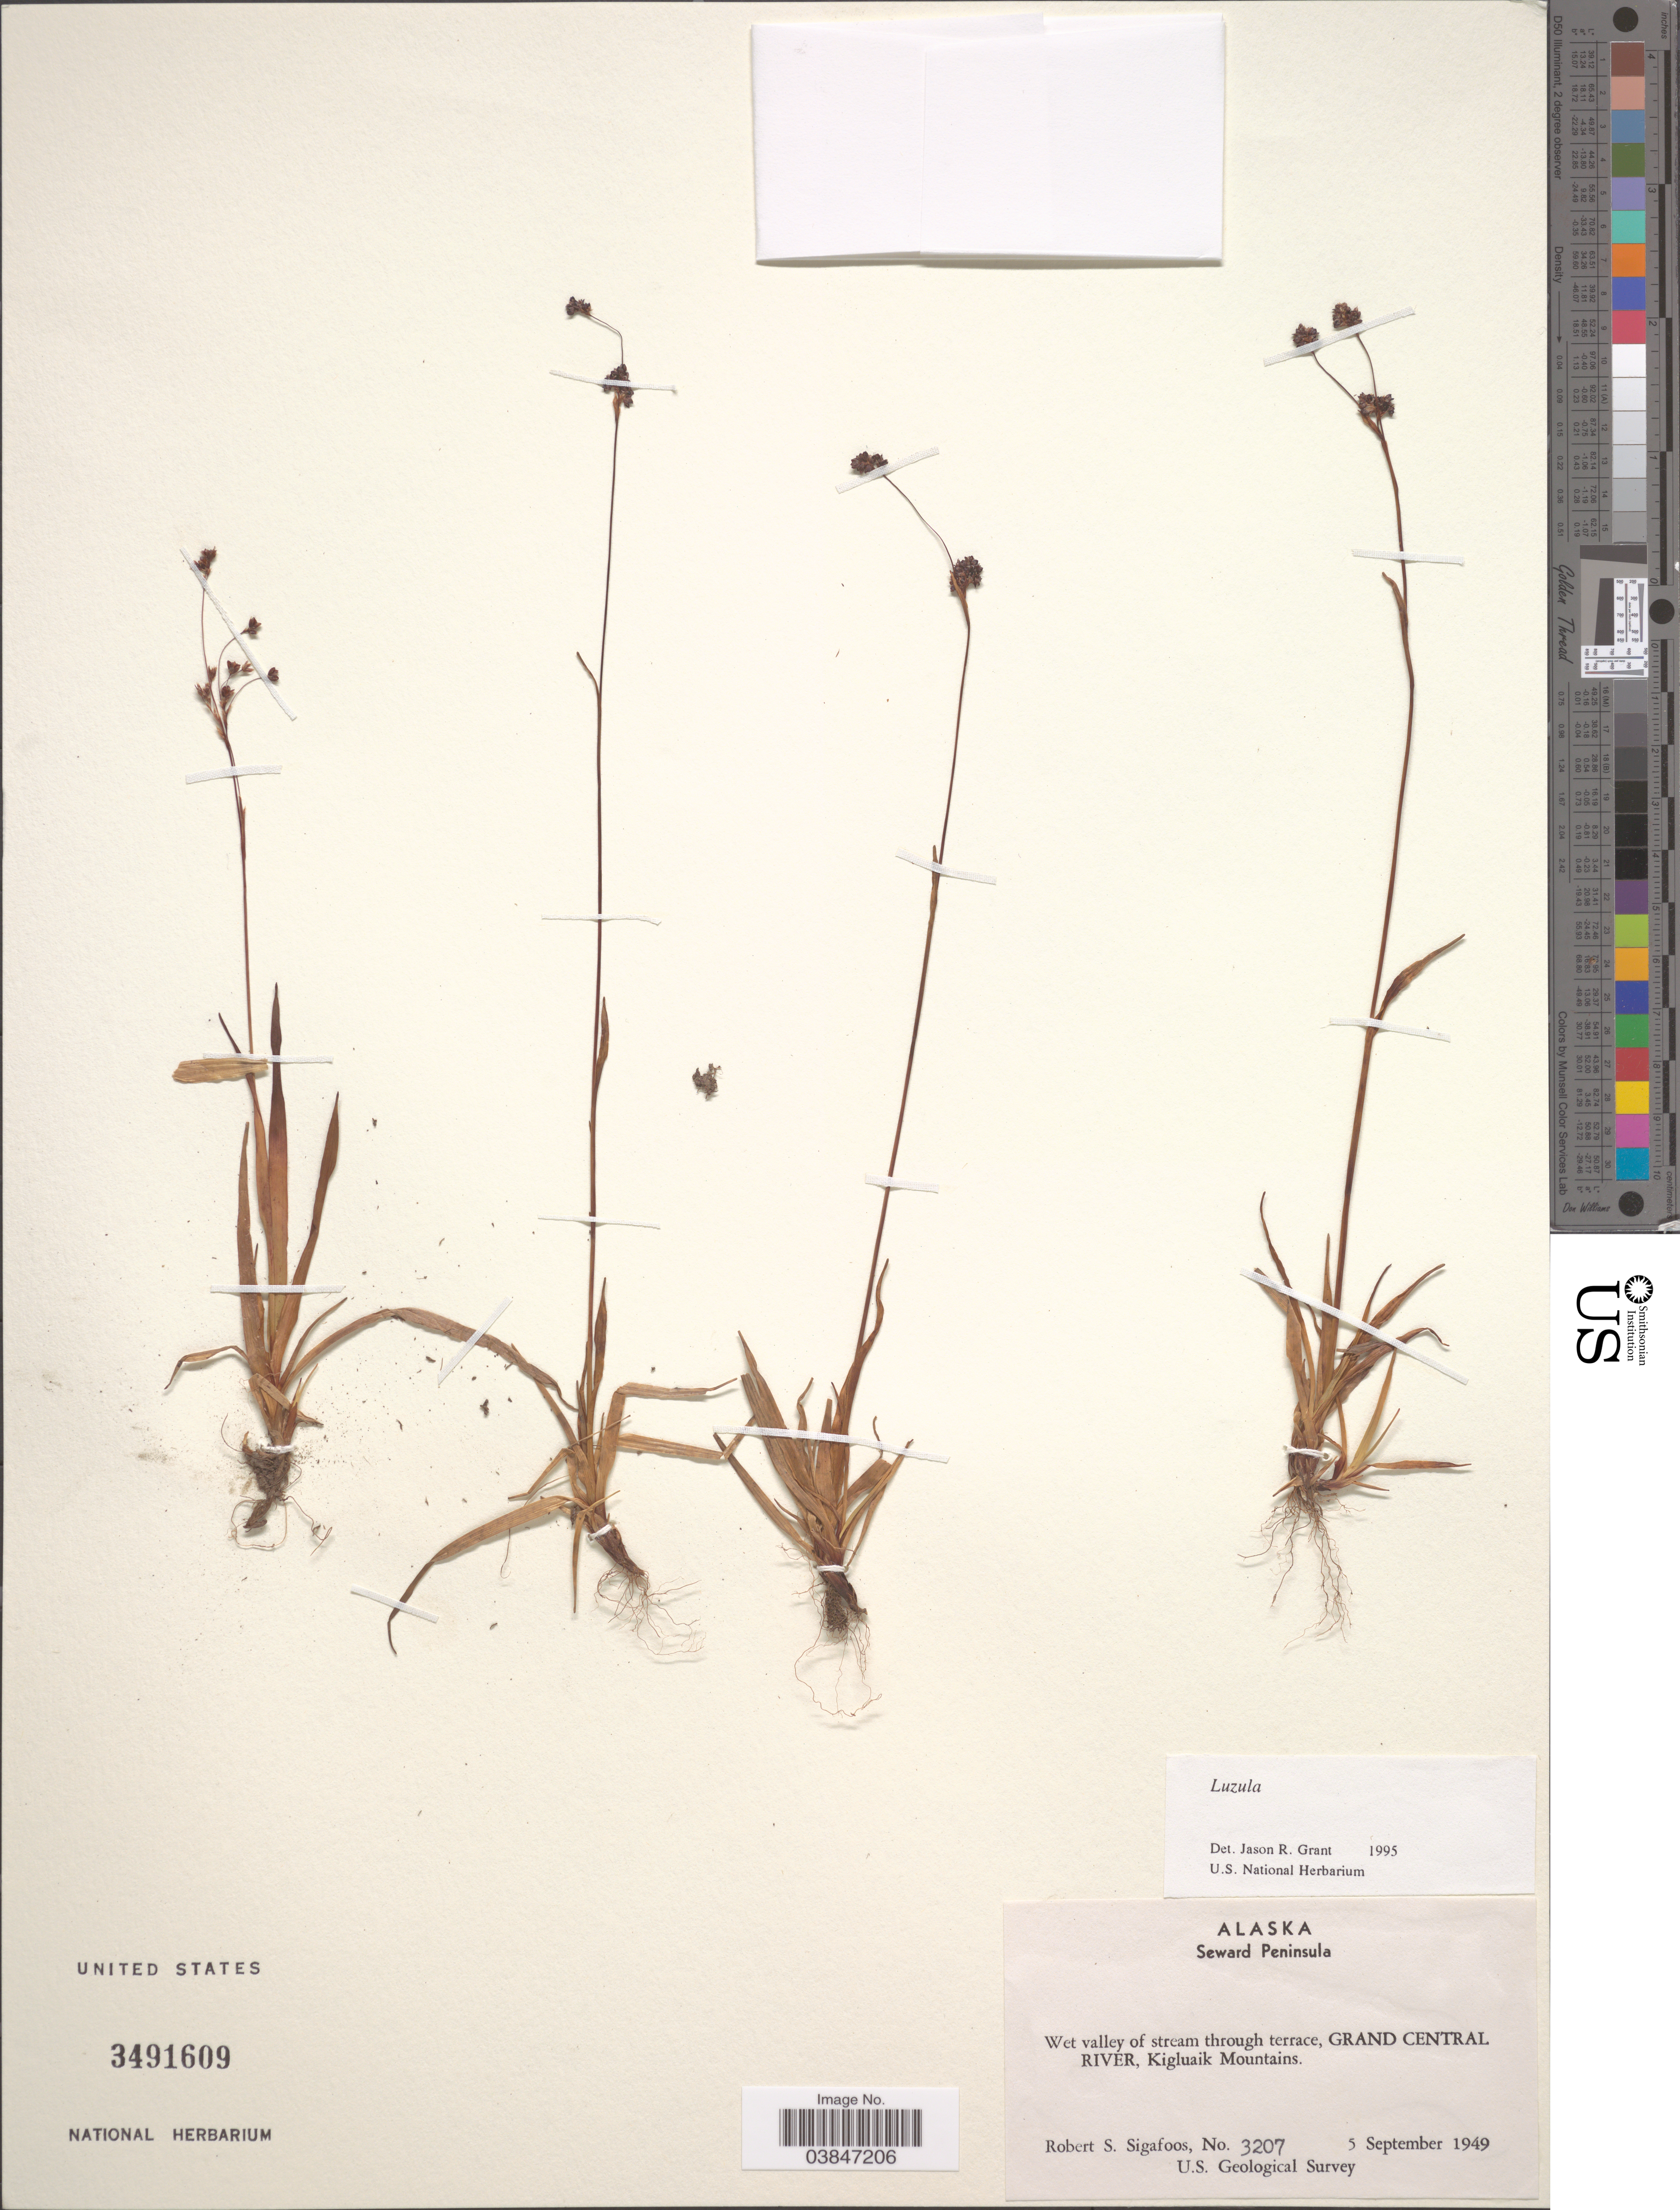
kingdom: Plantae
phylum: Tracheophyta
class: Liliopsida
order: Poales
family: Juncaceae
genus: Luzula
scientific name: Luzula sp.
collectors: R. Sigafoos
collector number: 3207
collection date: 1949-09-05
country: United States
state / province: Alaska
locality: Seward Peninsula. Grand Central River, Kigluaik Mountains.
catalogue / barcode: US 3491609